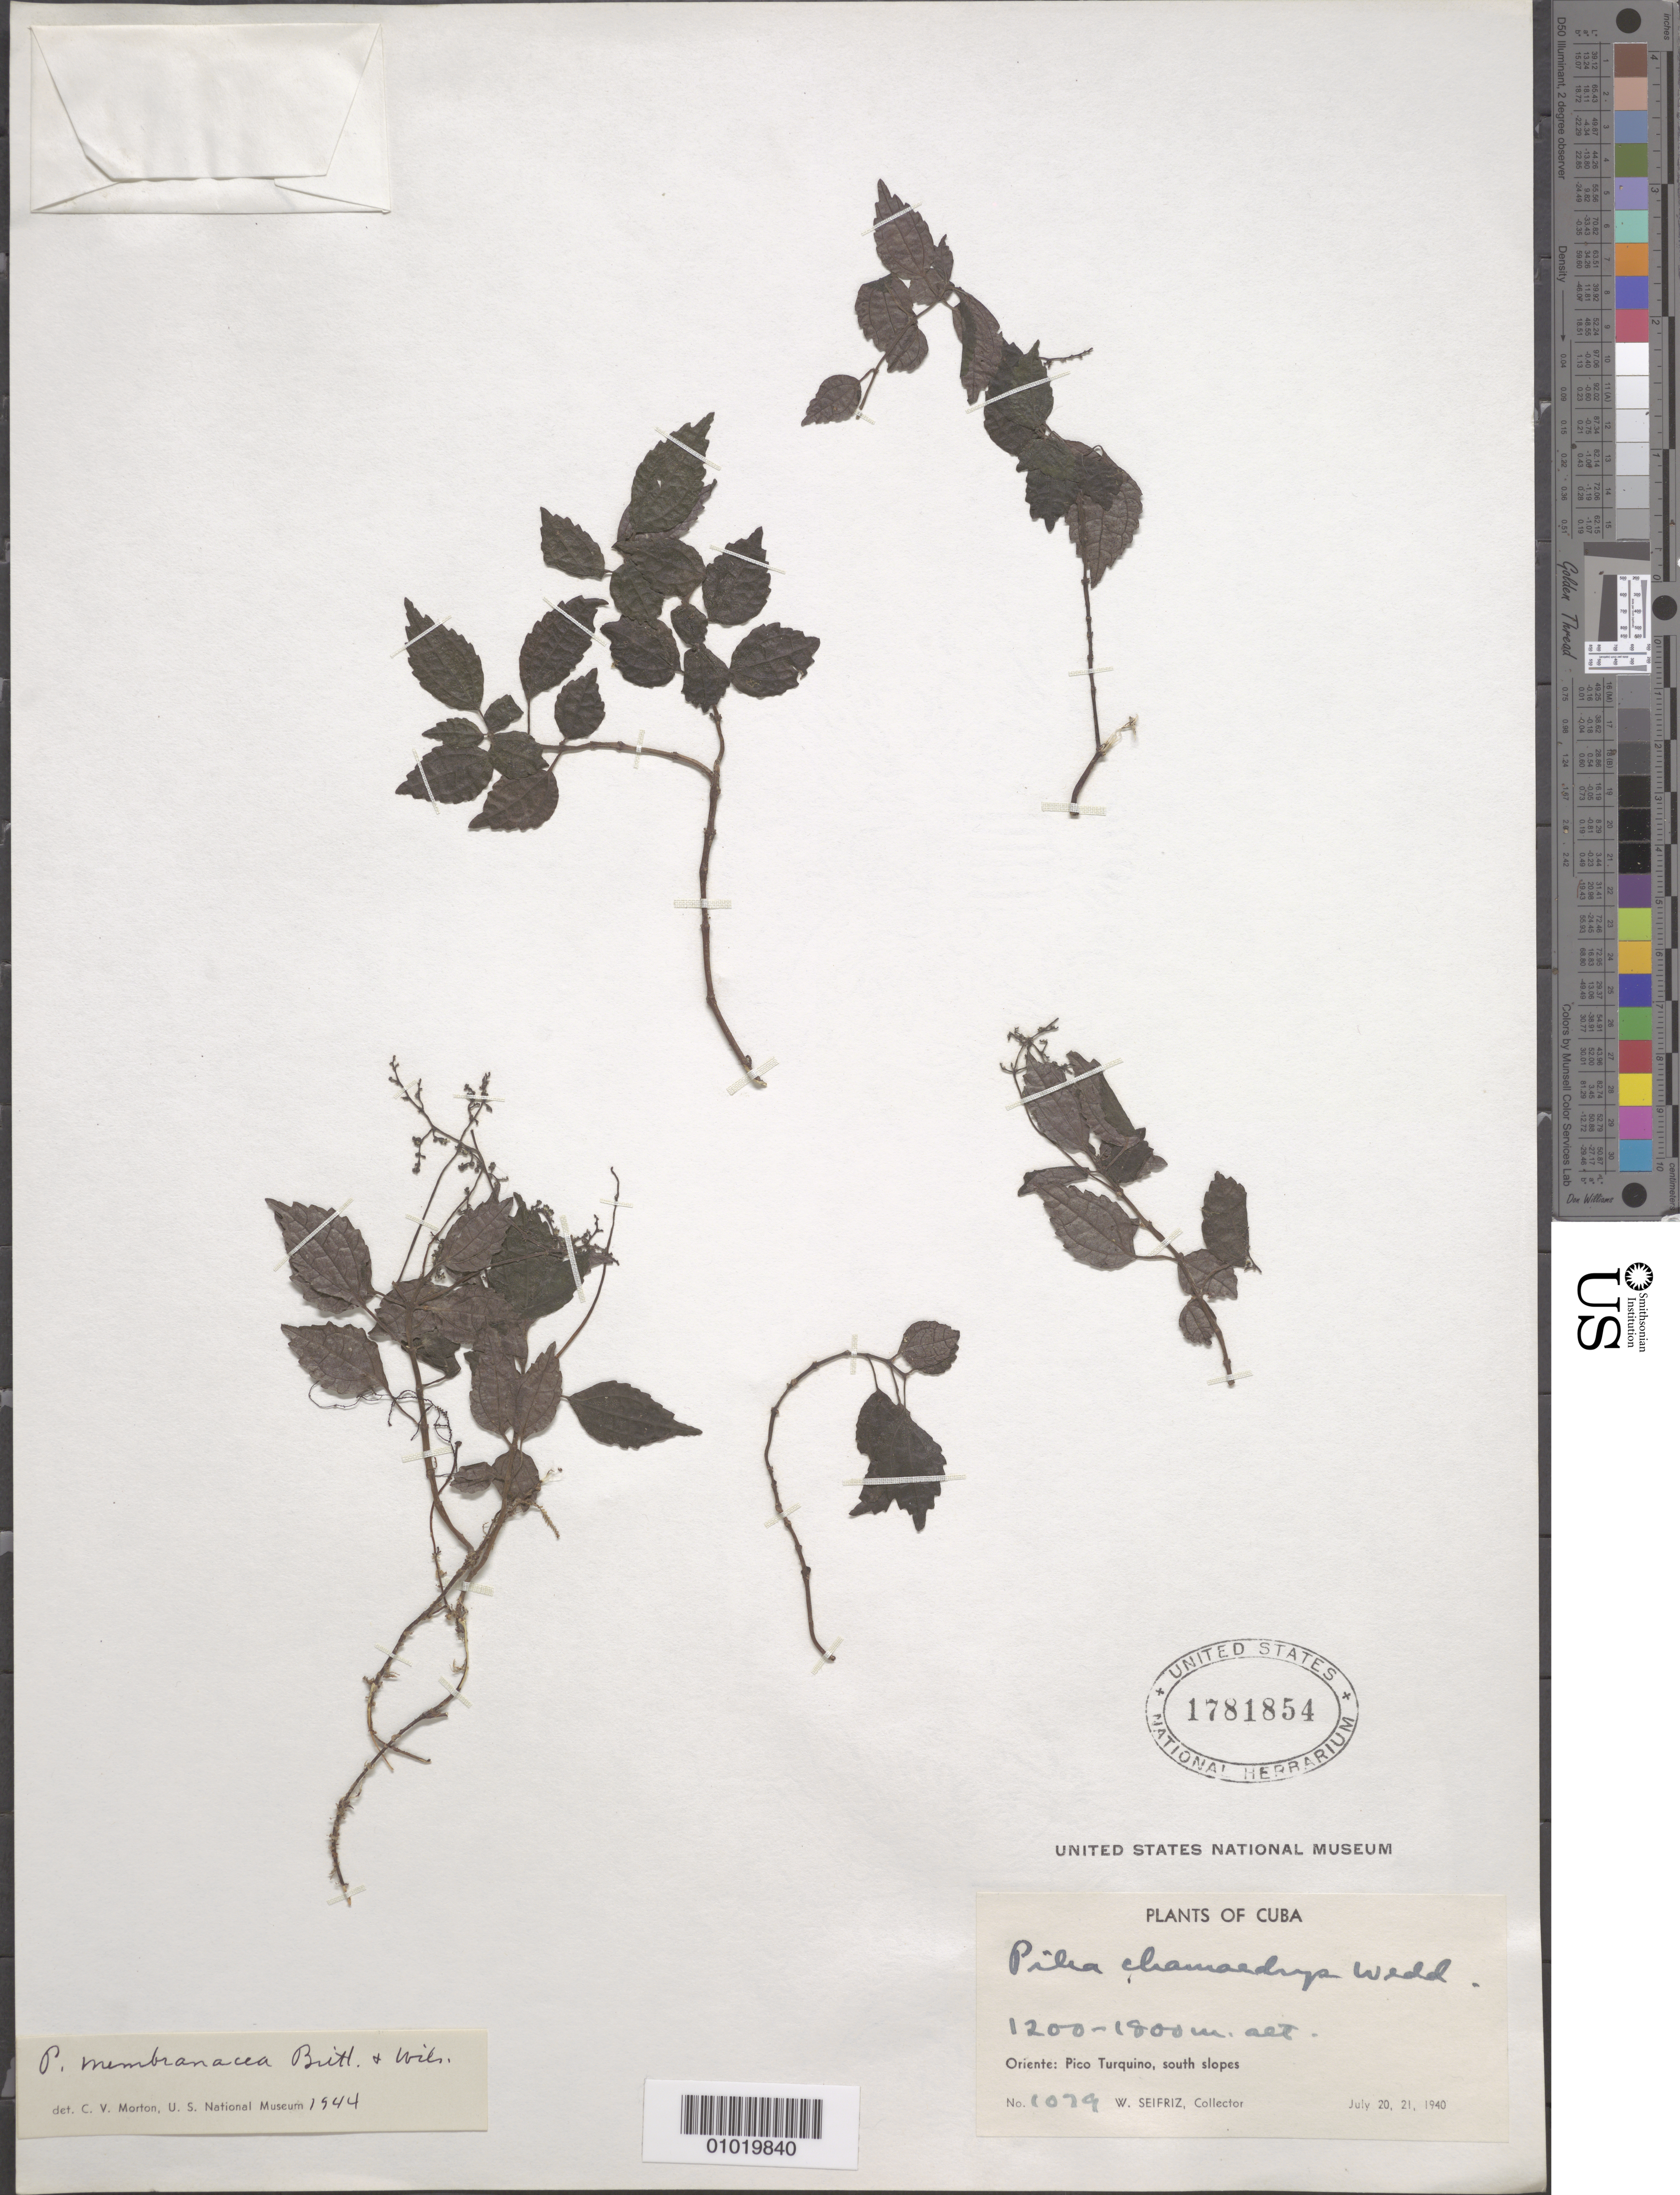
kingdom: Plantae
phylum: Tracheophyta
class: Magnoliopsida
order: Rosales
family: Urticaceae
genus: Pilea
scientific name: Pilea membranacea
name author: Britton & P. Wilson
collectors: W. Seifriz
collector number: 1079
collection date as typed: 20 Jul 1940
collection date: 1940-07-20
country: Cuba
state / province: Santiago de Cuba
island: Cuba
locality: Oriente: Pico Turquino, south slopes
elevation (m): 1200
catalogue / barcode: US 1781854